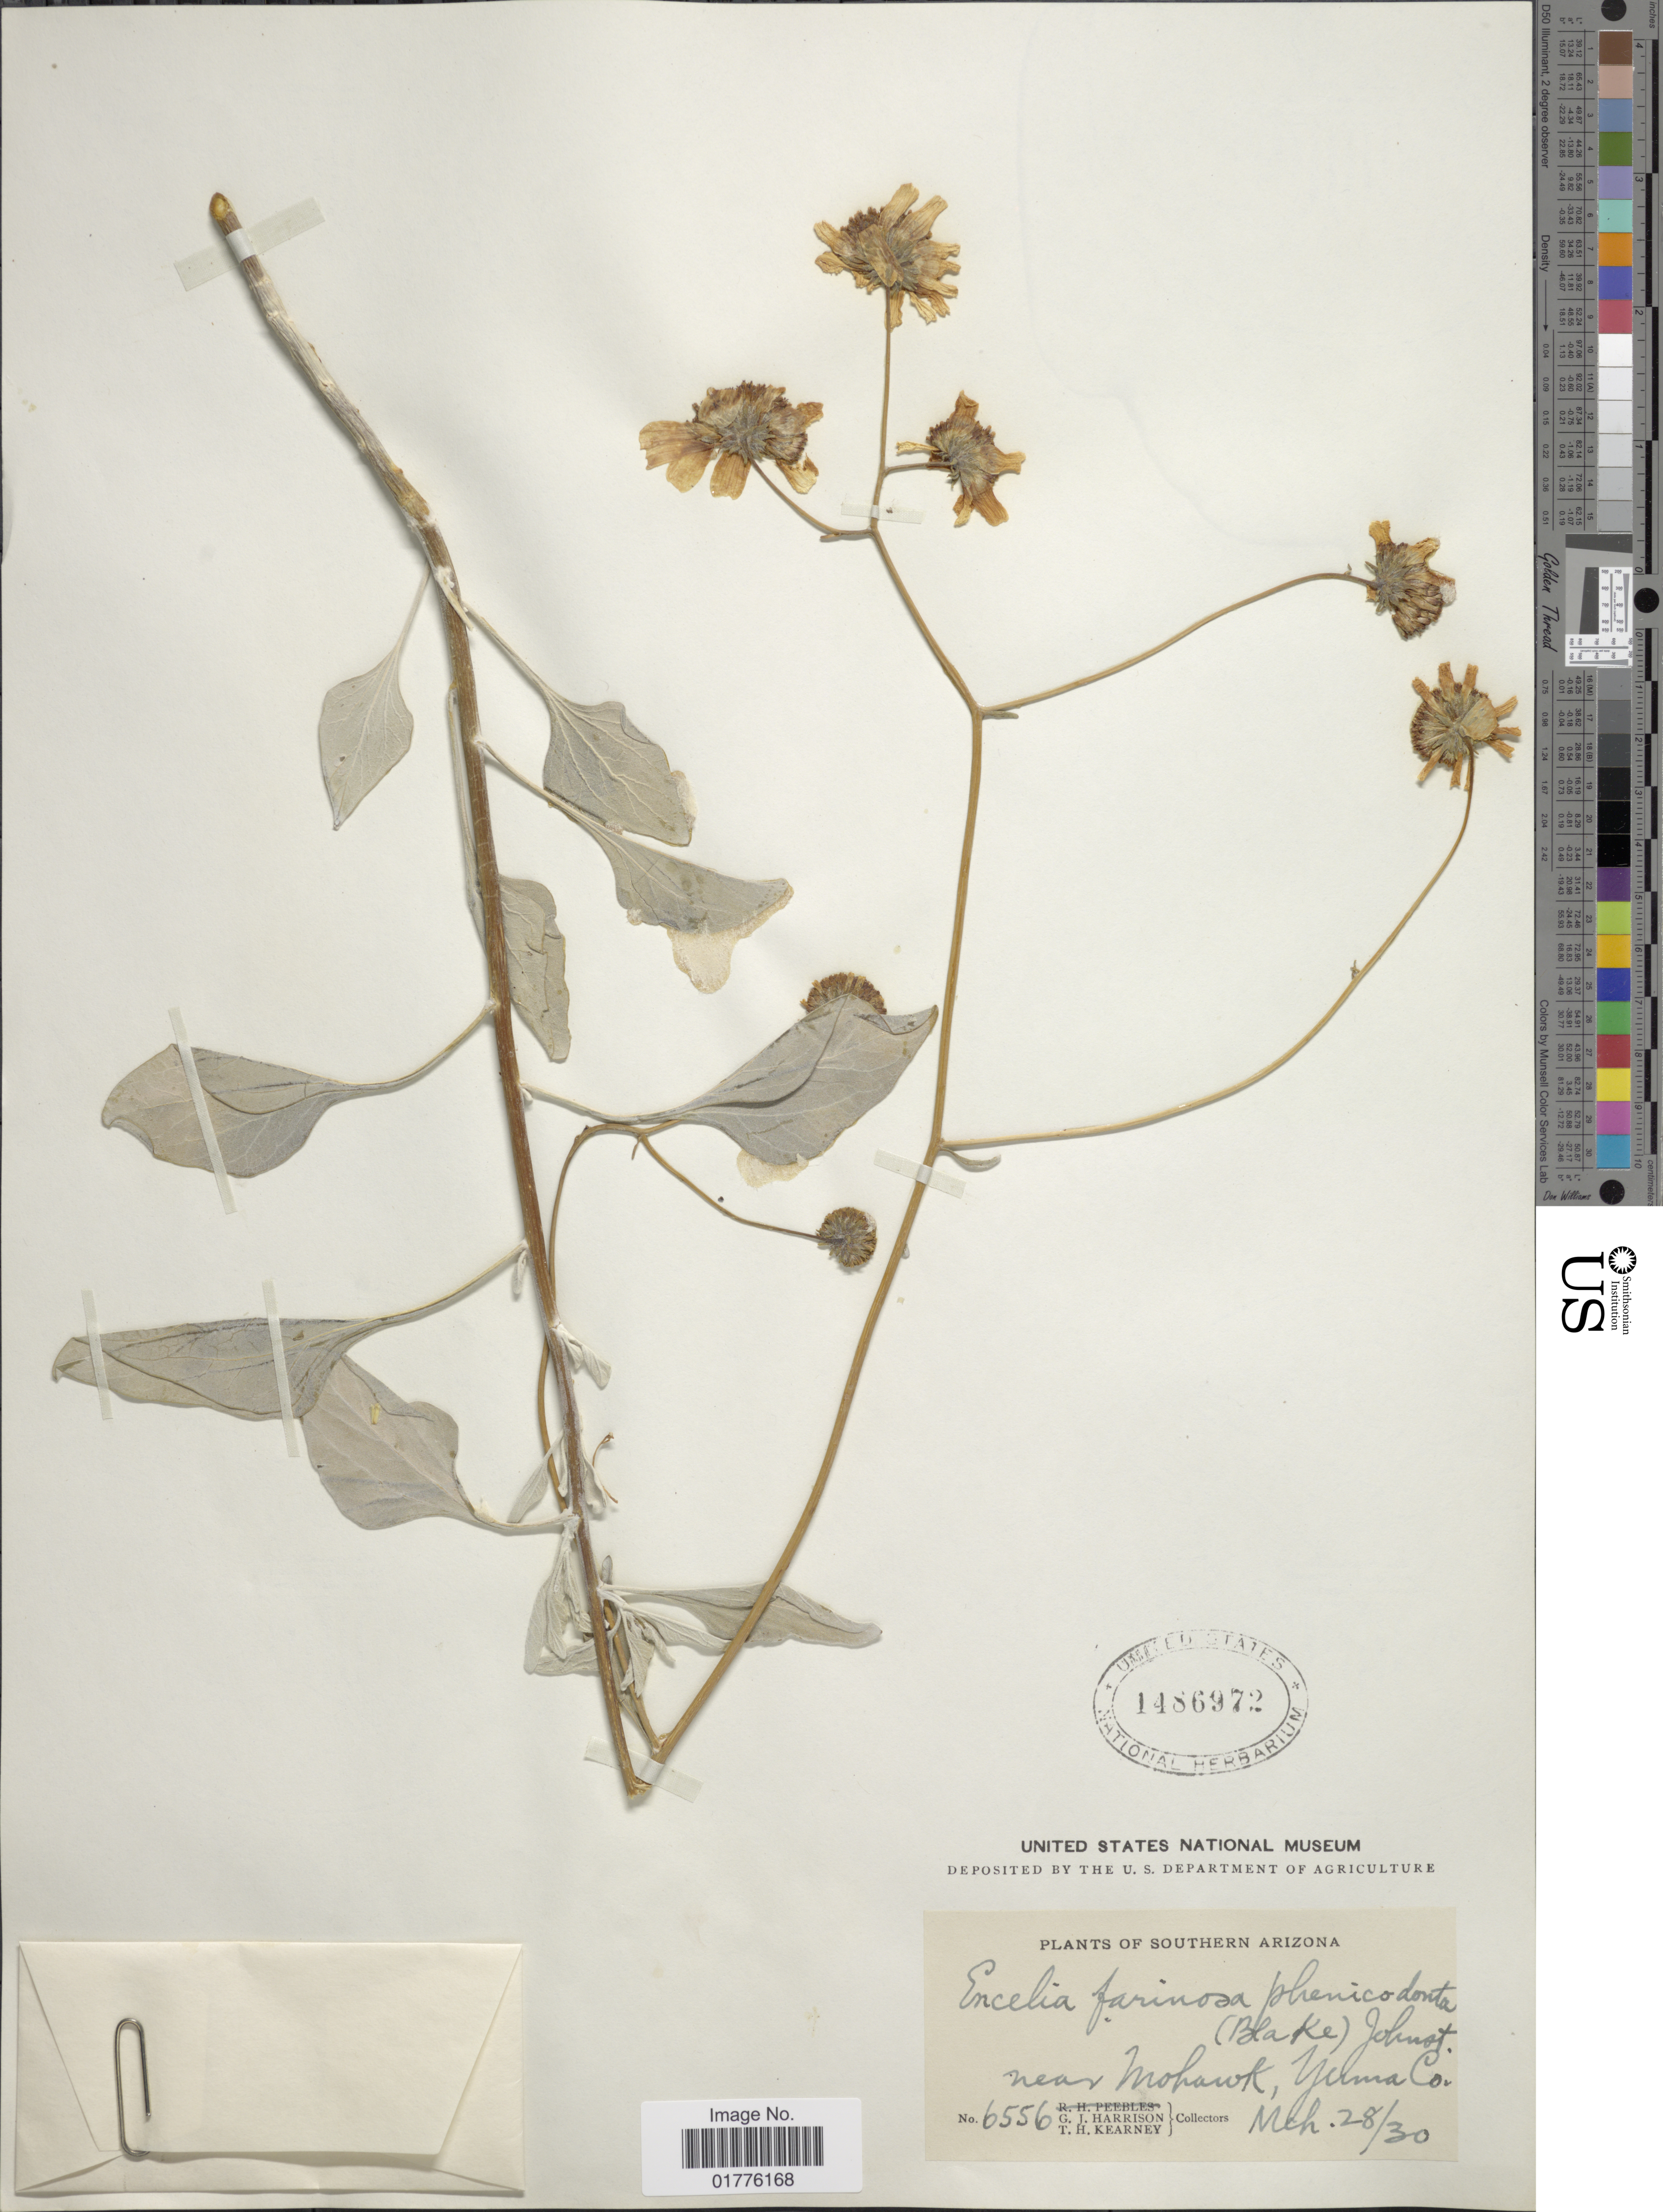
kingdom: Plantae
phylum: Tracheophyta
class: Magnoliopsida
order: Asterales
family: Asteraceae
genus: Encelia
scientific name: Encelia farinosa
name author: A. Gray ex Torr. in Emory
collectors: G. J. Harrison & T. H. Kearney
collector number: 6556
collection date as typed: Transcribed d/m/y: 28/3/30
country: United States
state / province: Arizona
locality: Southern Arizona, near Mohawk, Yerma Co.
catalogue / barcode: US 1486972